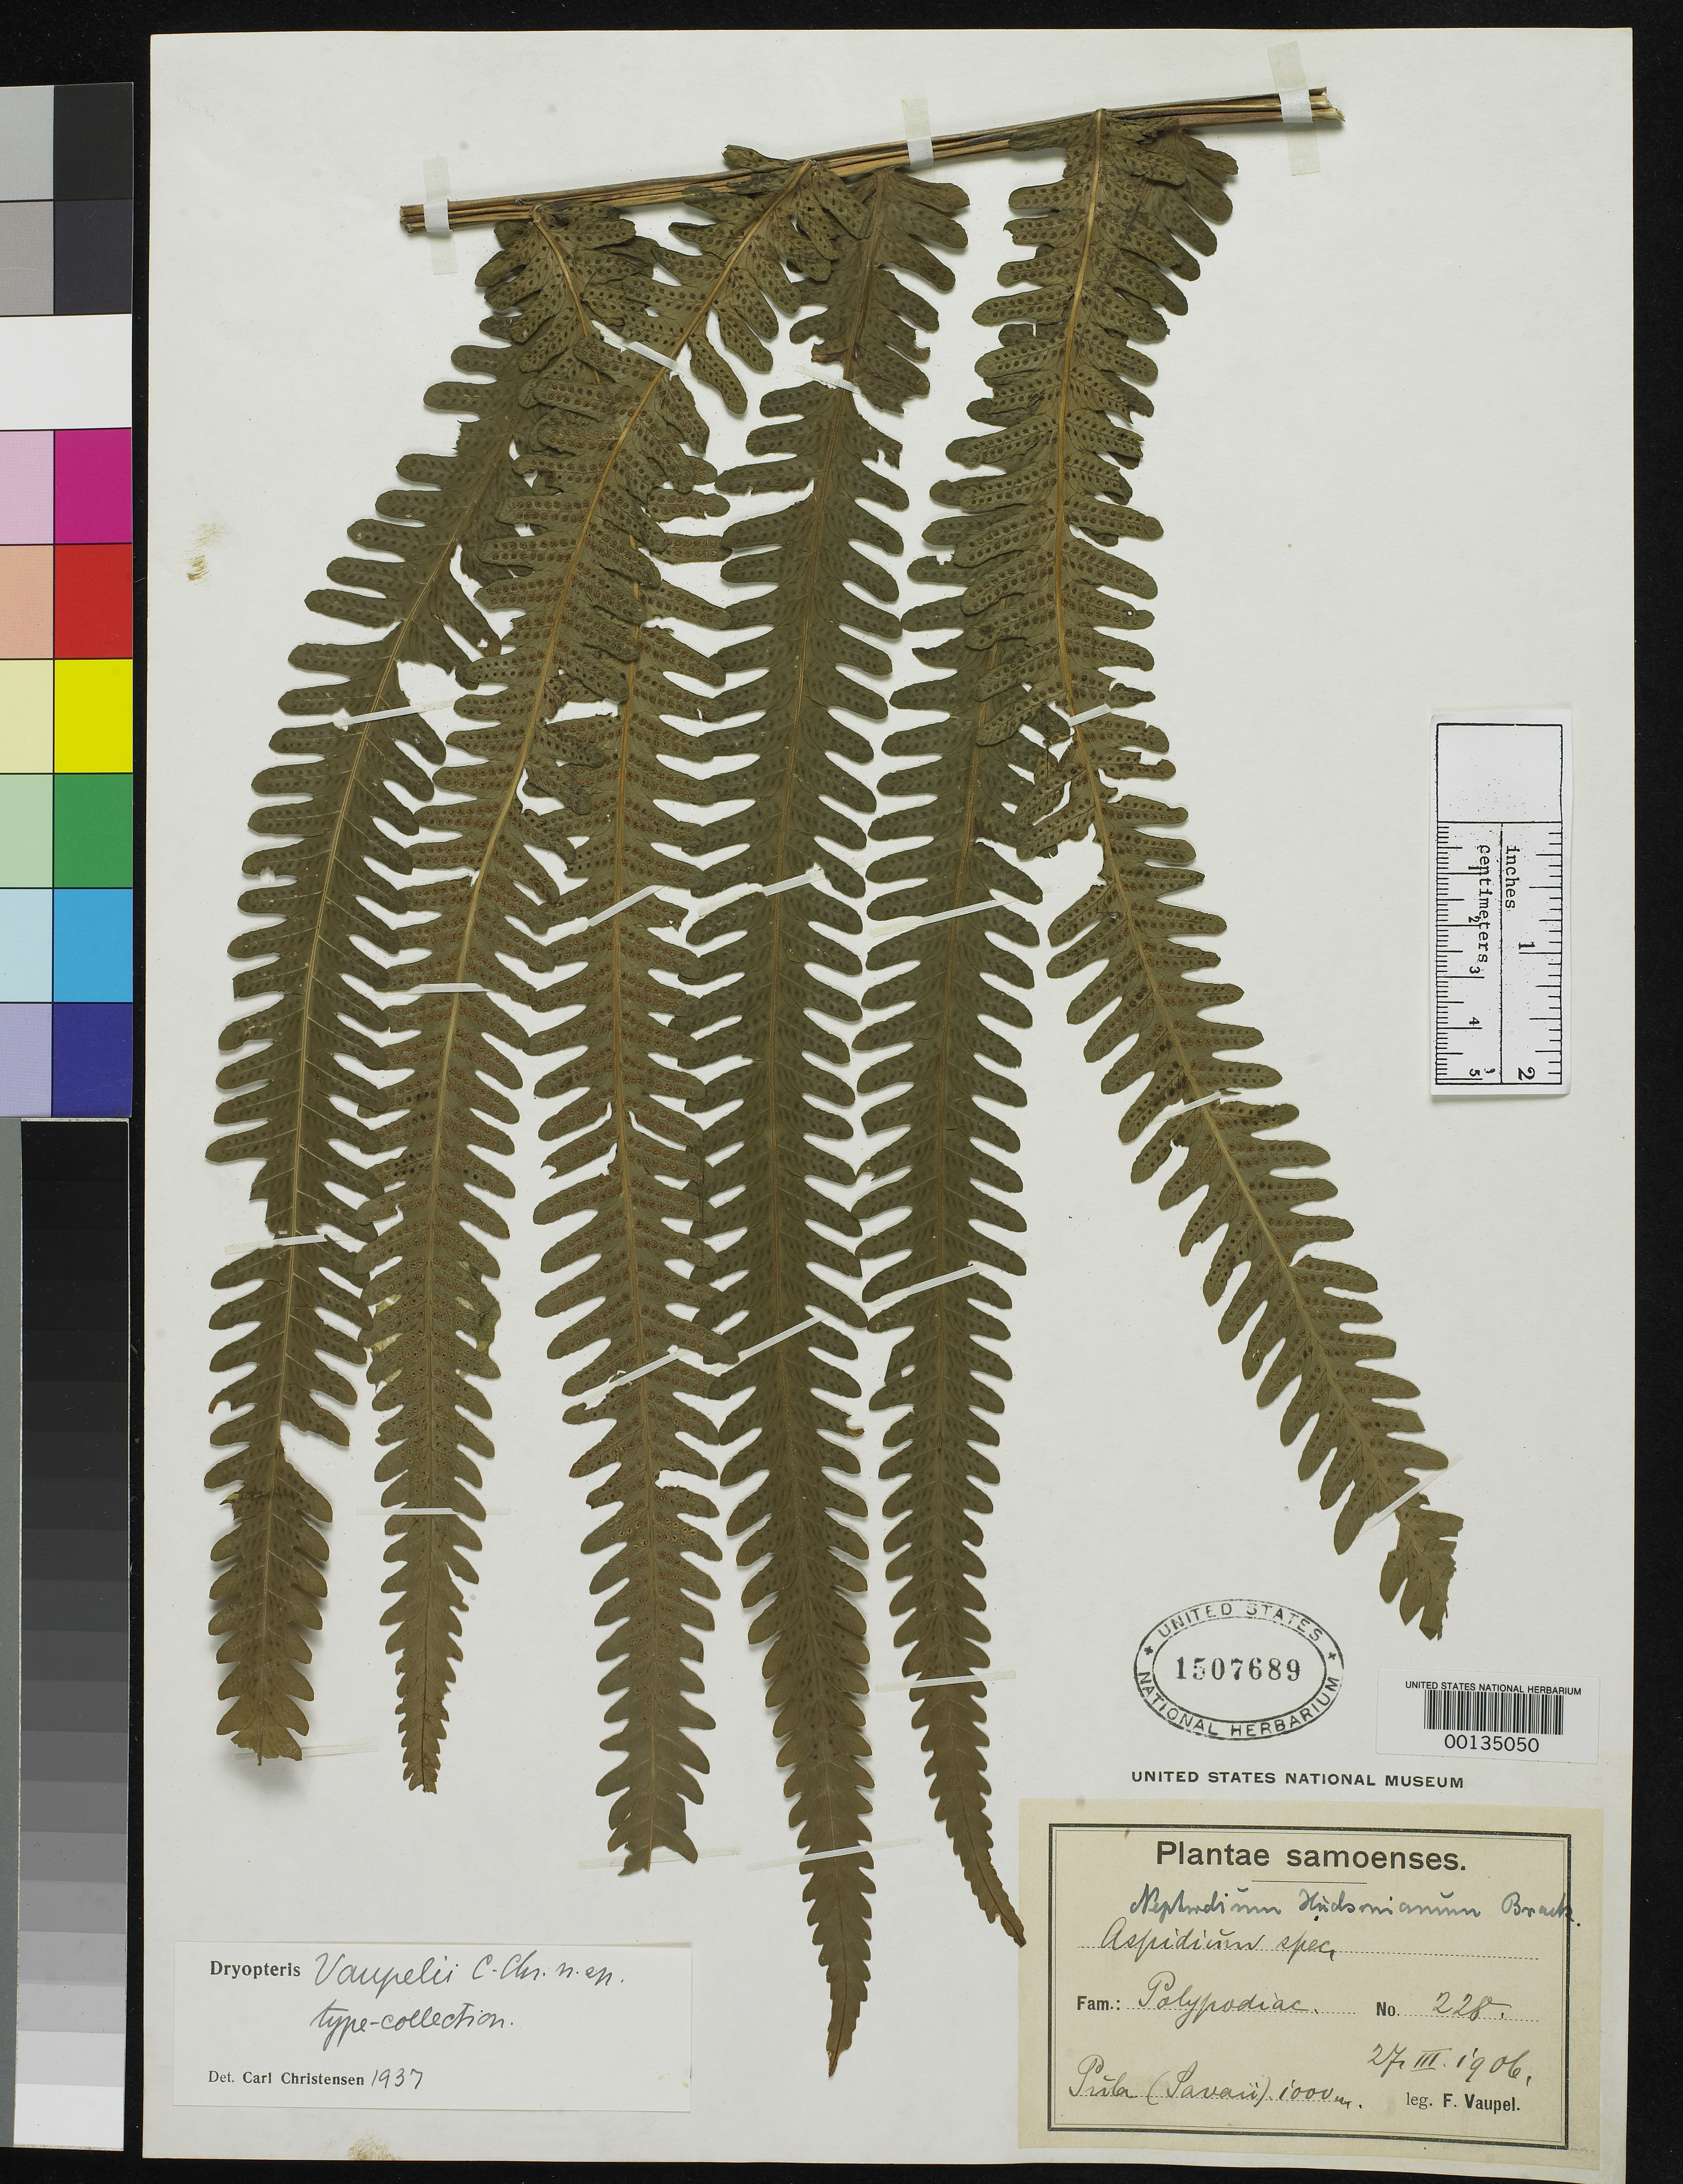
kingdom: Plantae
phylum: Tracheophyta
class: Polypodiopsida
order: Polypodiales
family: Dryopteridaceae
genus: Dryopteris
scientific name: Dryopteris vaupelii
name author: C. Chr.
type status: Isotype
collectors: F. Vaupel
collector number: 228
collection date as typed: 27 Mar 1906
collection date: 1906-03-27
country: Samoa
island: Savai'i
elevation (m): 1000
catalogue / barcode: US 1507689